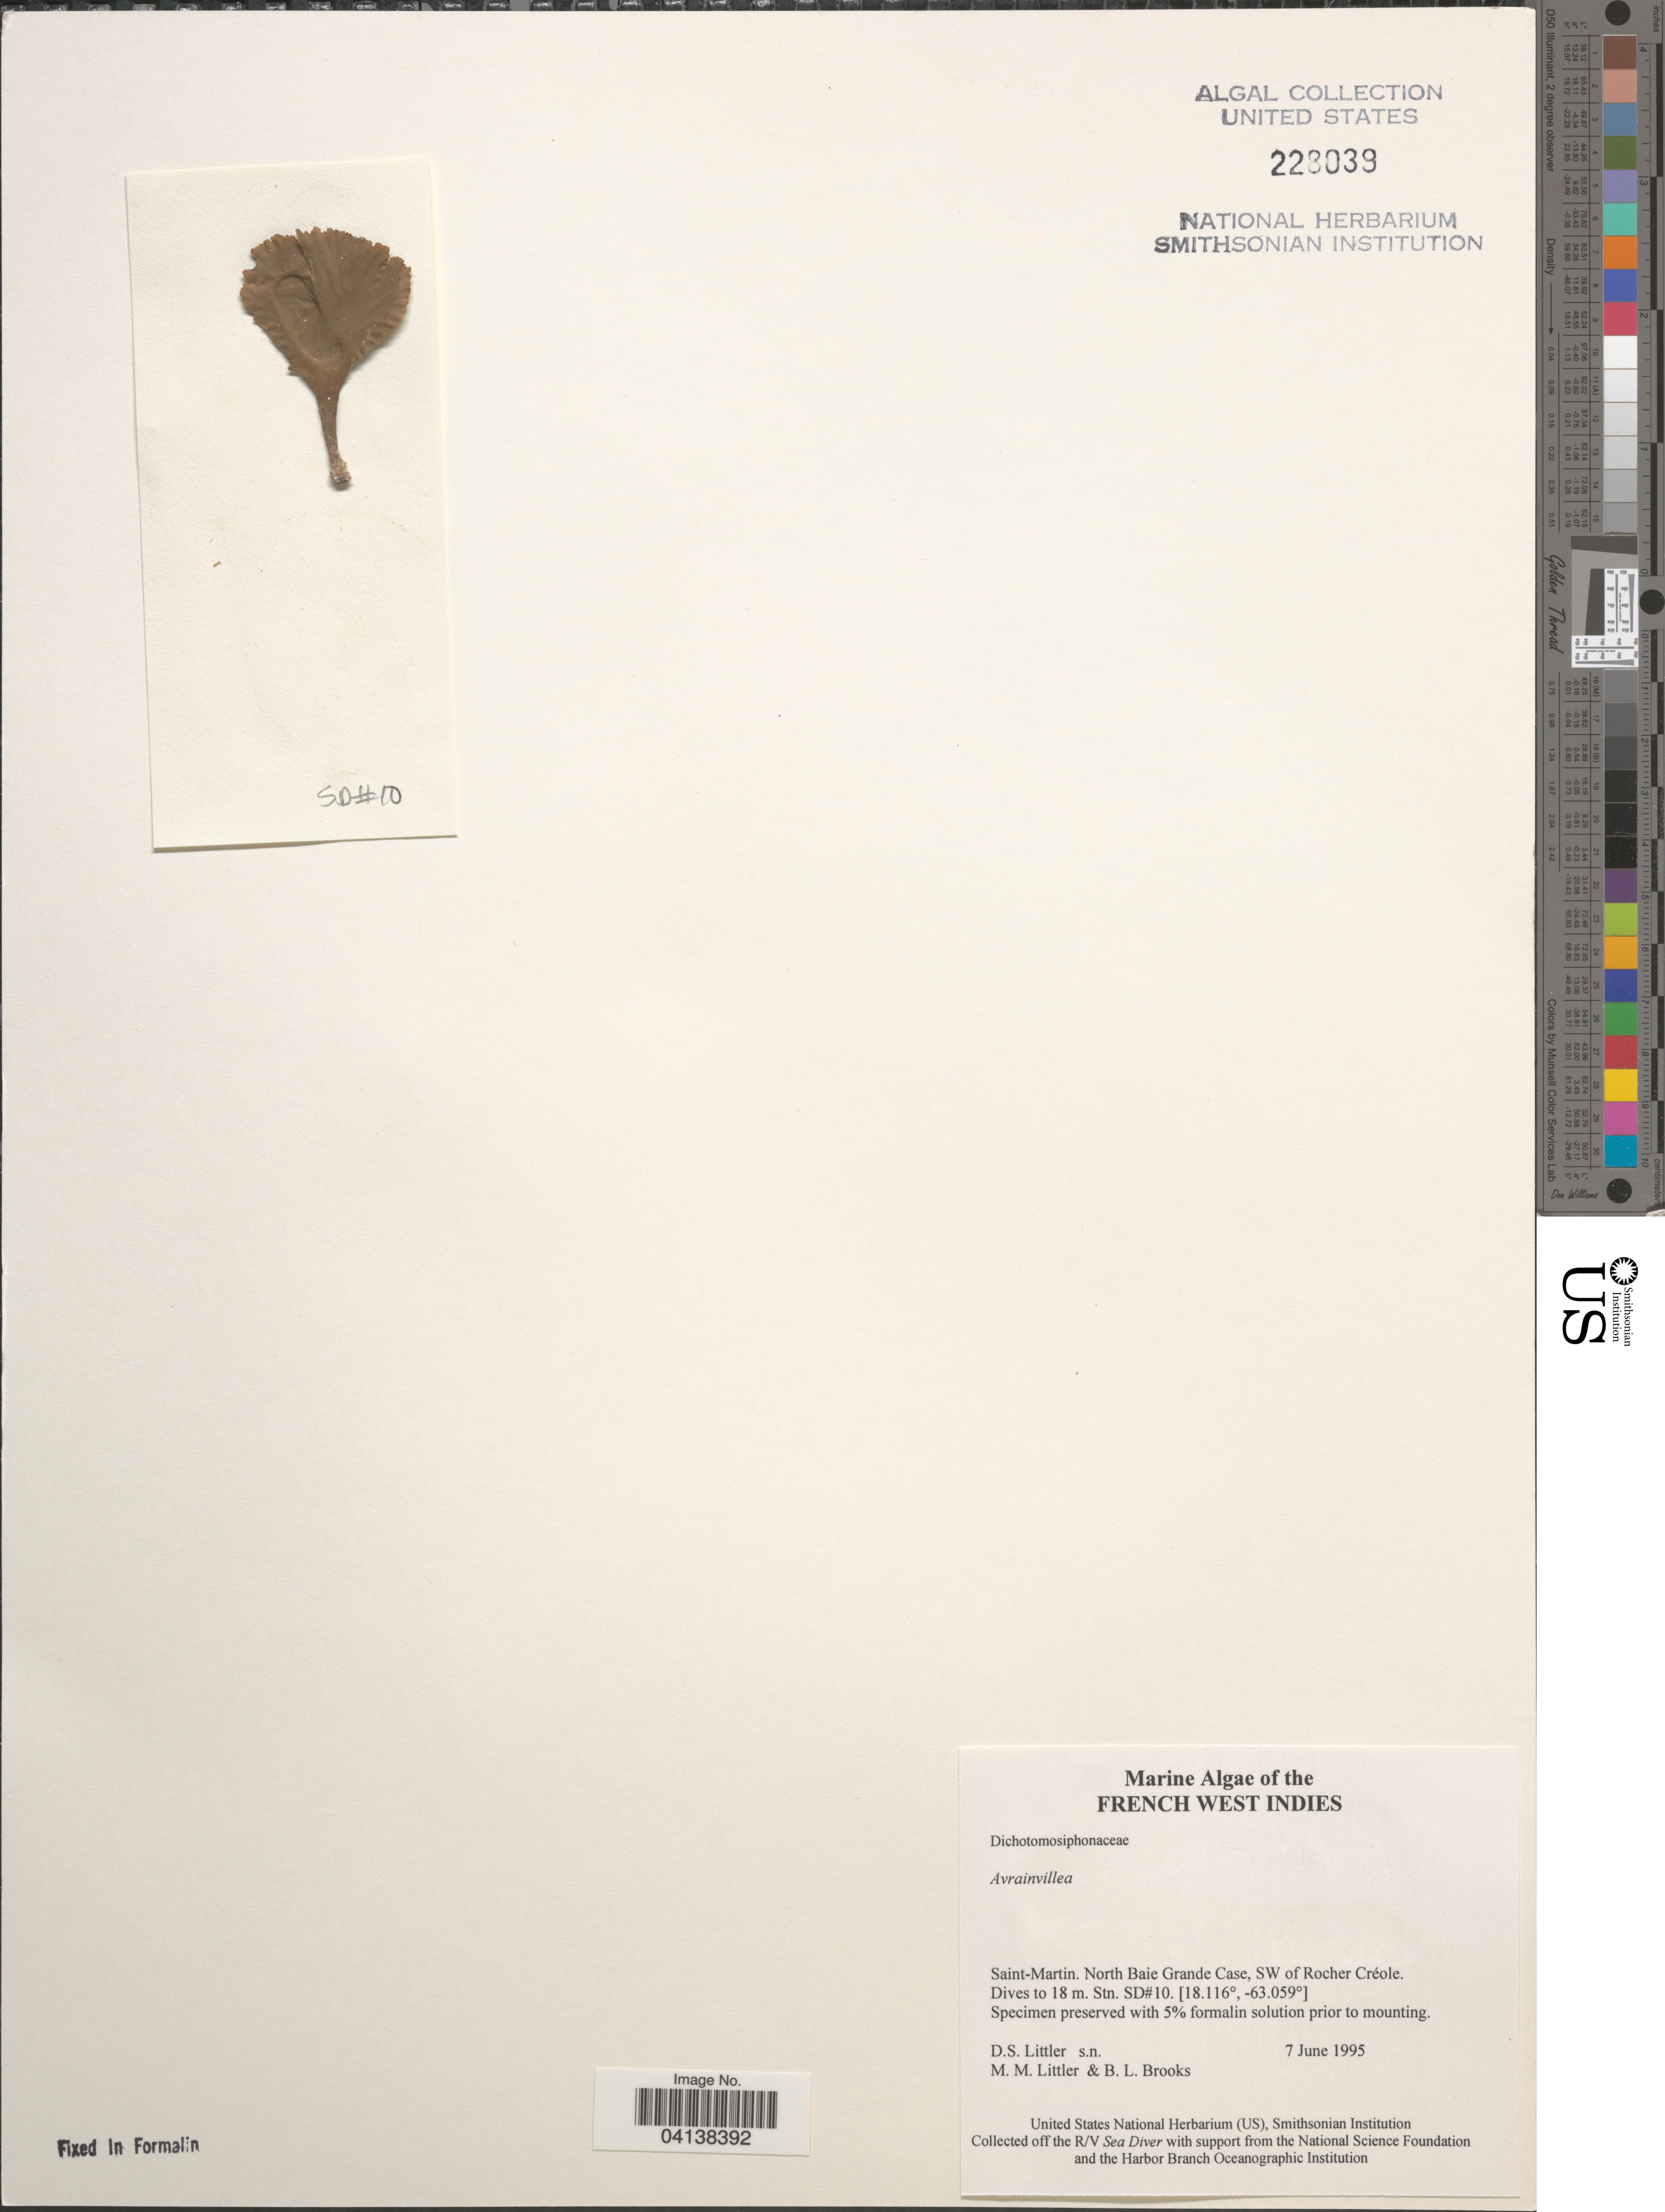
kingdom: Plantae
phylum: Chlorophyta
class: Ulvophyceae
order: Bryopsidales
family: Dichotomosiphonaceae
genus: Avrainvillea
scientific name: Avrainvillea sp.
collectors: D. S. Littler & B. Brooks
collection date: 1995-06-07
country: Saint Martin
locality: French West Indies. Saint-Martin. North Baie Grande Case, SW of Rocher Créole. Stn. SD#10.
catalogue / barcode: US 228039